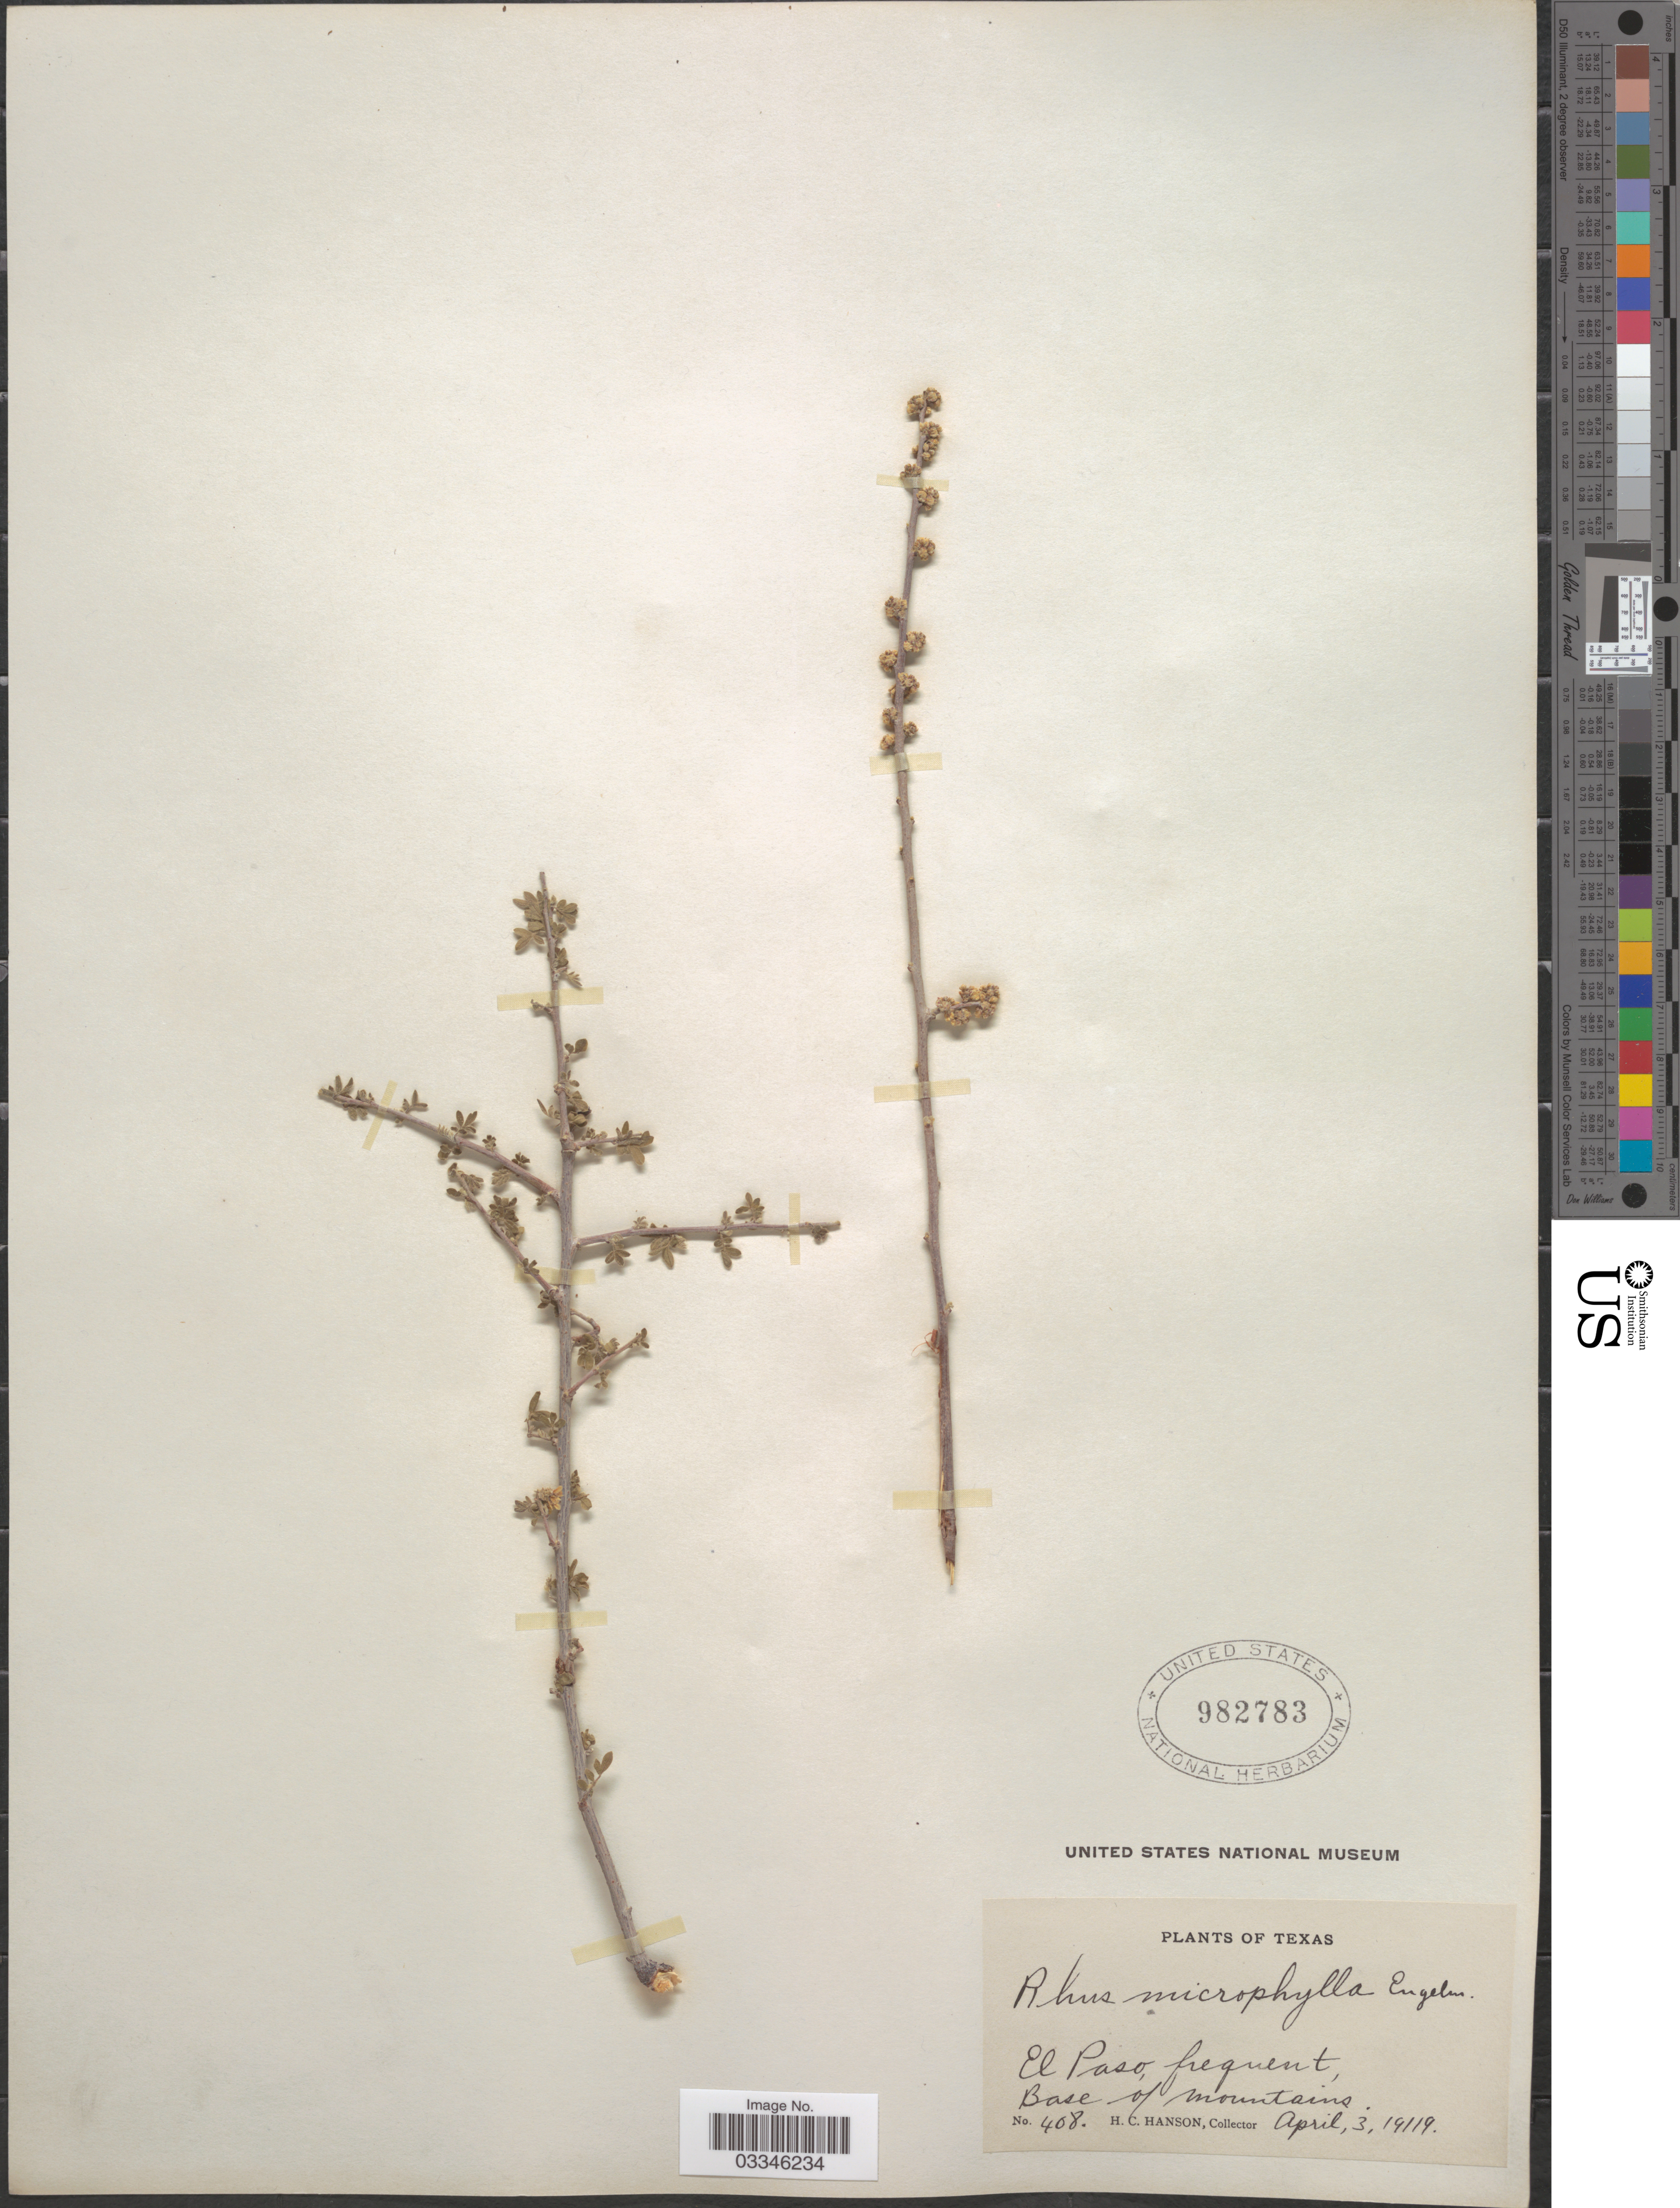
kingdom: Plantae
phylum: Tracheophyta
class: Magnoliopsida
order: Sapindales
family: Anacardiaceae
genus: Rhus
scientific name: Rhus microphylla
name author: Engelm.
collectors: H. Hanson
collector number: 408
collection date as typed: April, 3, 19119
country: United States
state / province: Texas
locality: El Paso, frequent. Base of mountains.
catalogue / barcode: US 982783